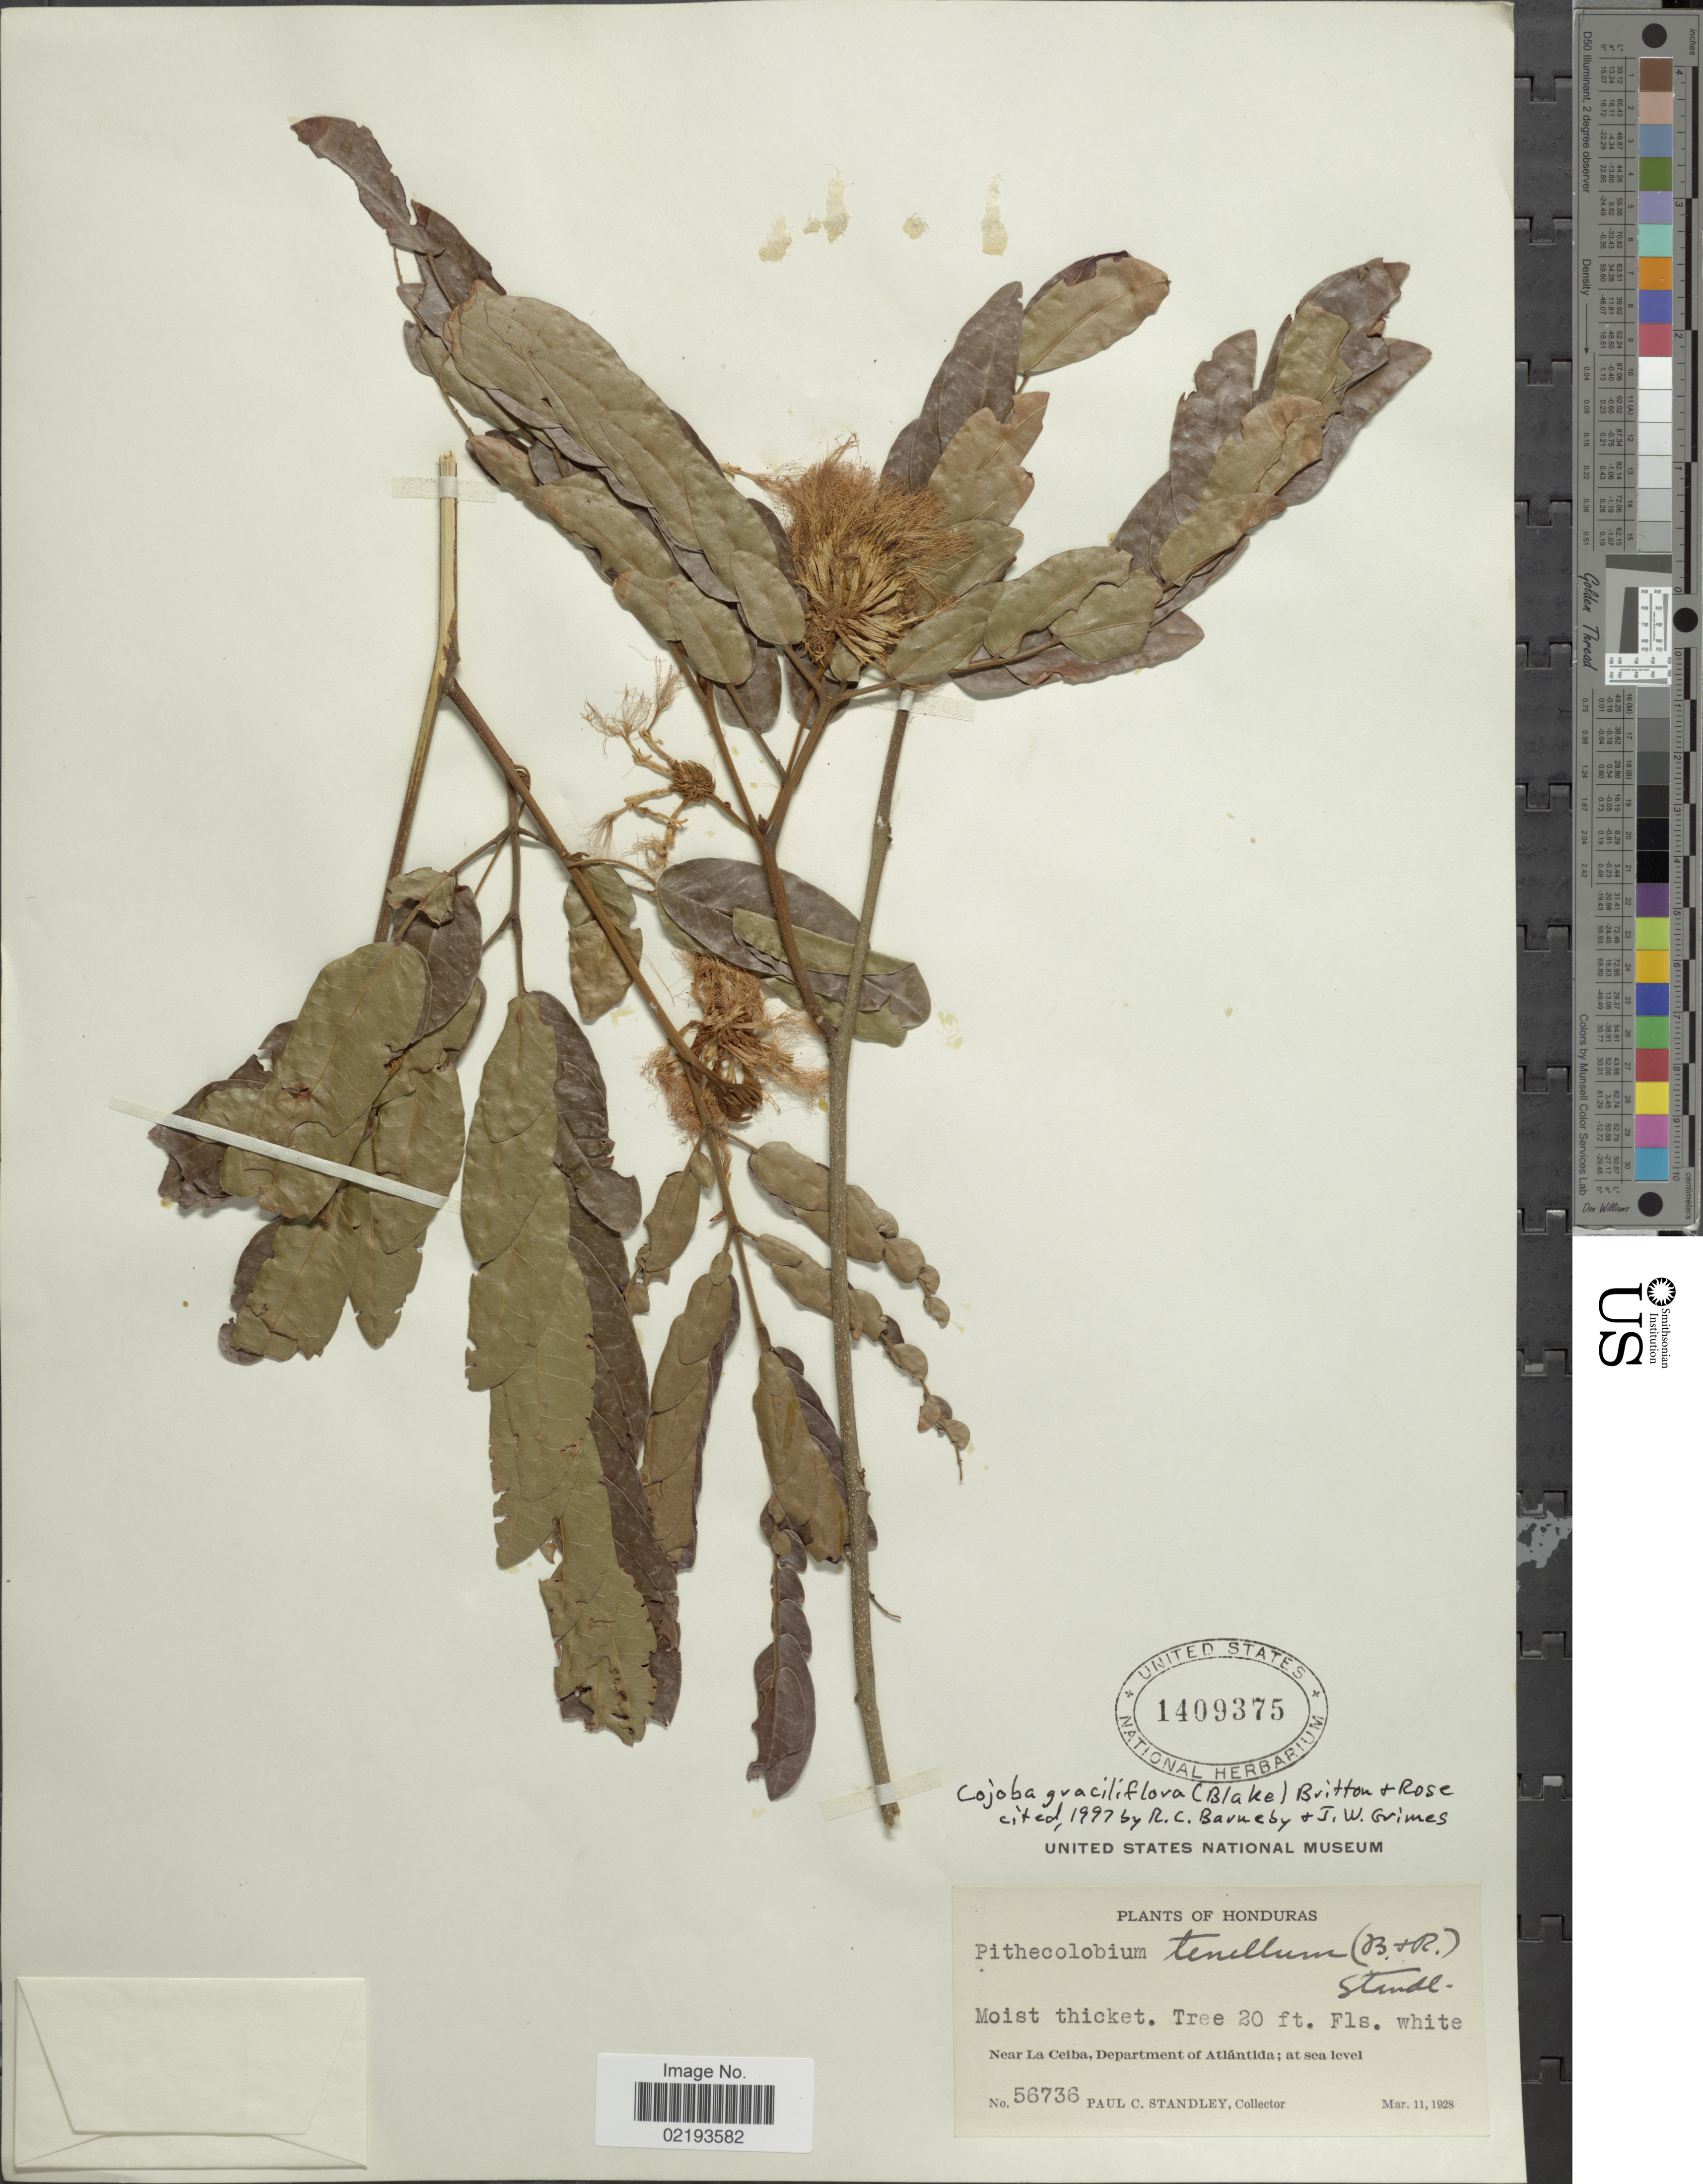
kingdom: Plantae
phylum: Tracheophyta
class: Magnoliopsida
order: Fabales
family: Fabaceae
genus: Cojoba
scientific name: Cojoba graciliflora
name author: (S.F. Blake) Britton & Rose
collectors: P. C. Standley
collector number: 56736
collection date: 1928-03-11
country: Honduras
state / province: Atlántida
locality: Moist thicket, Near La Ceiba, Department of Atlántida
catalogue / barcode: US 1409375